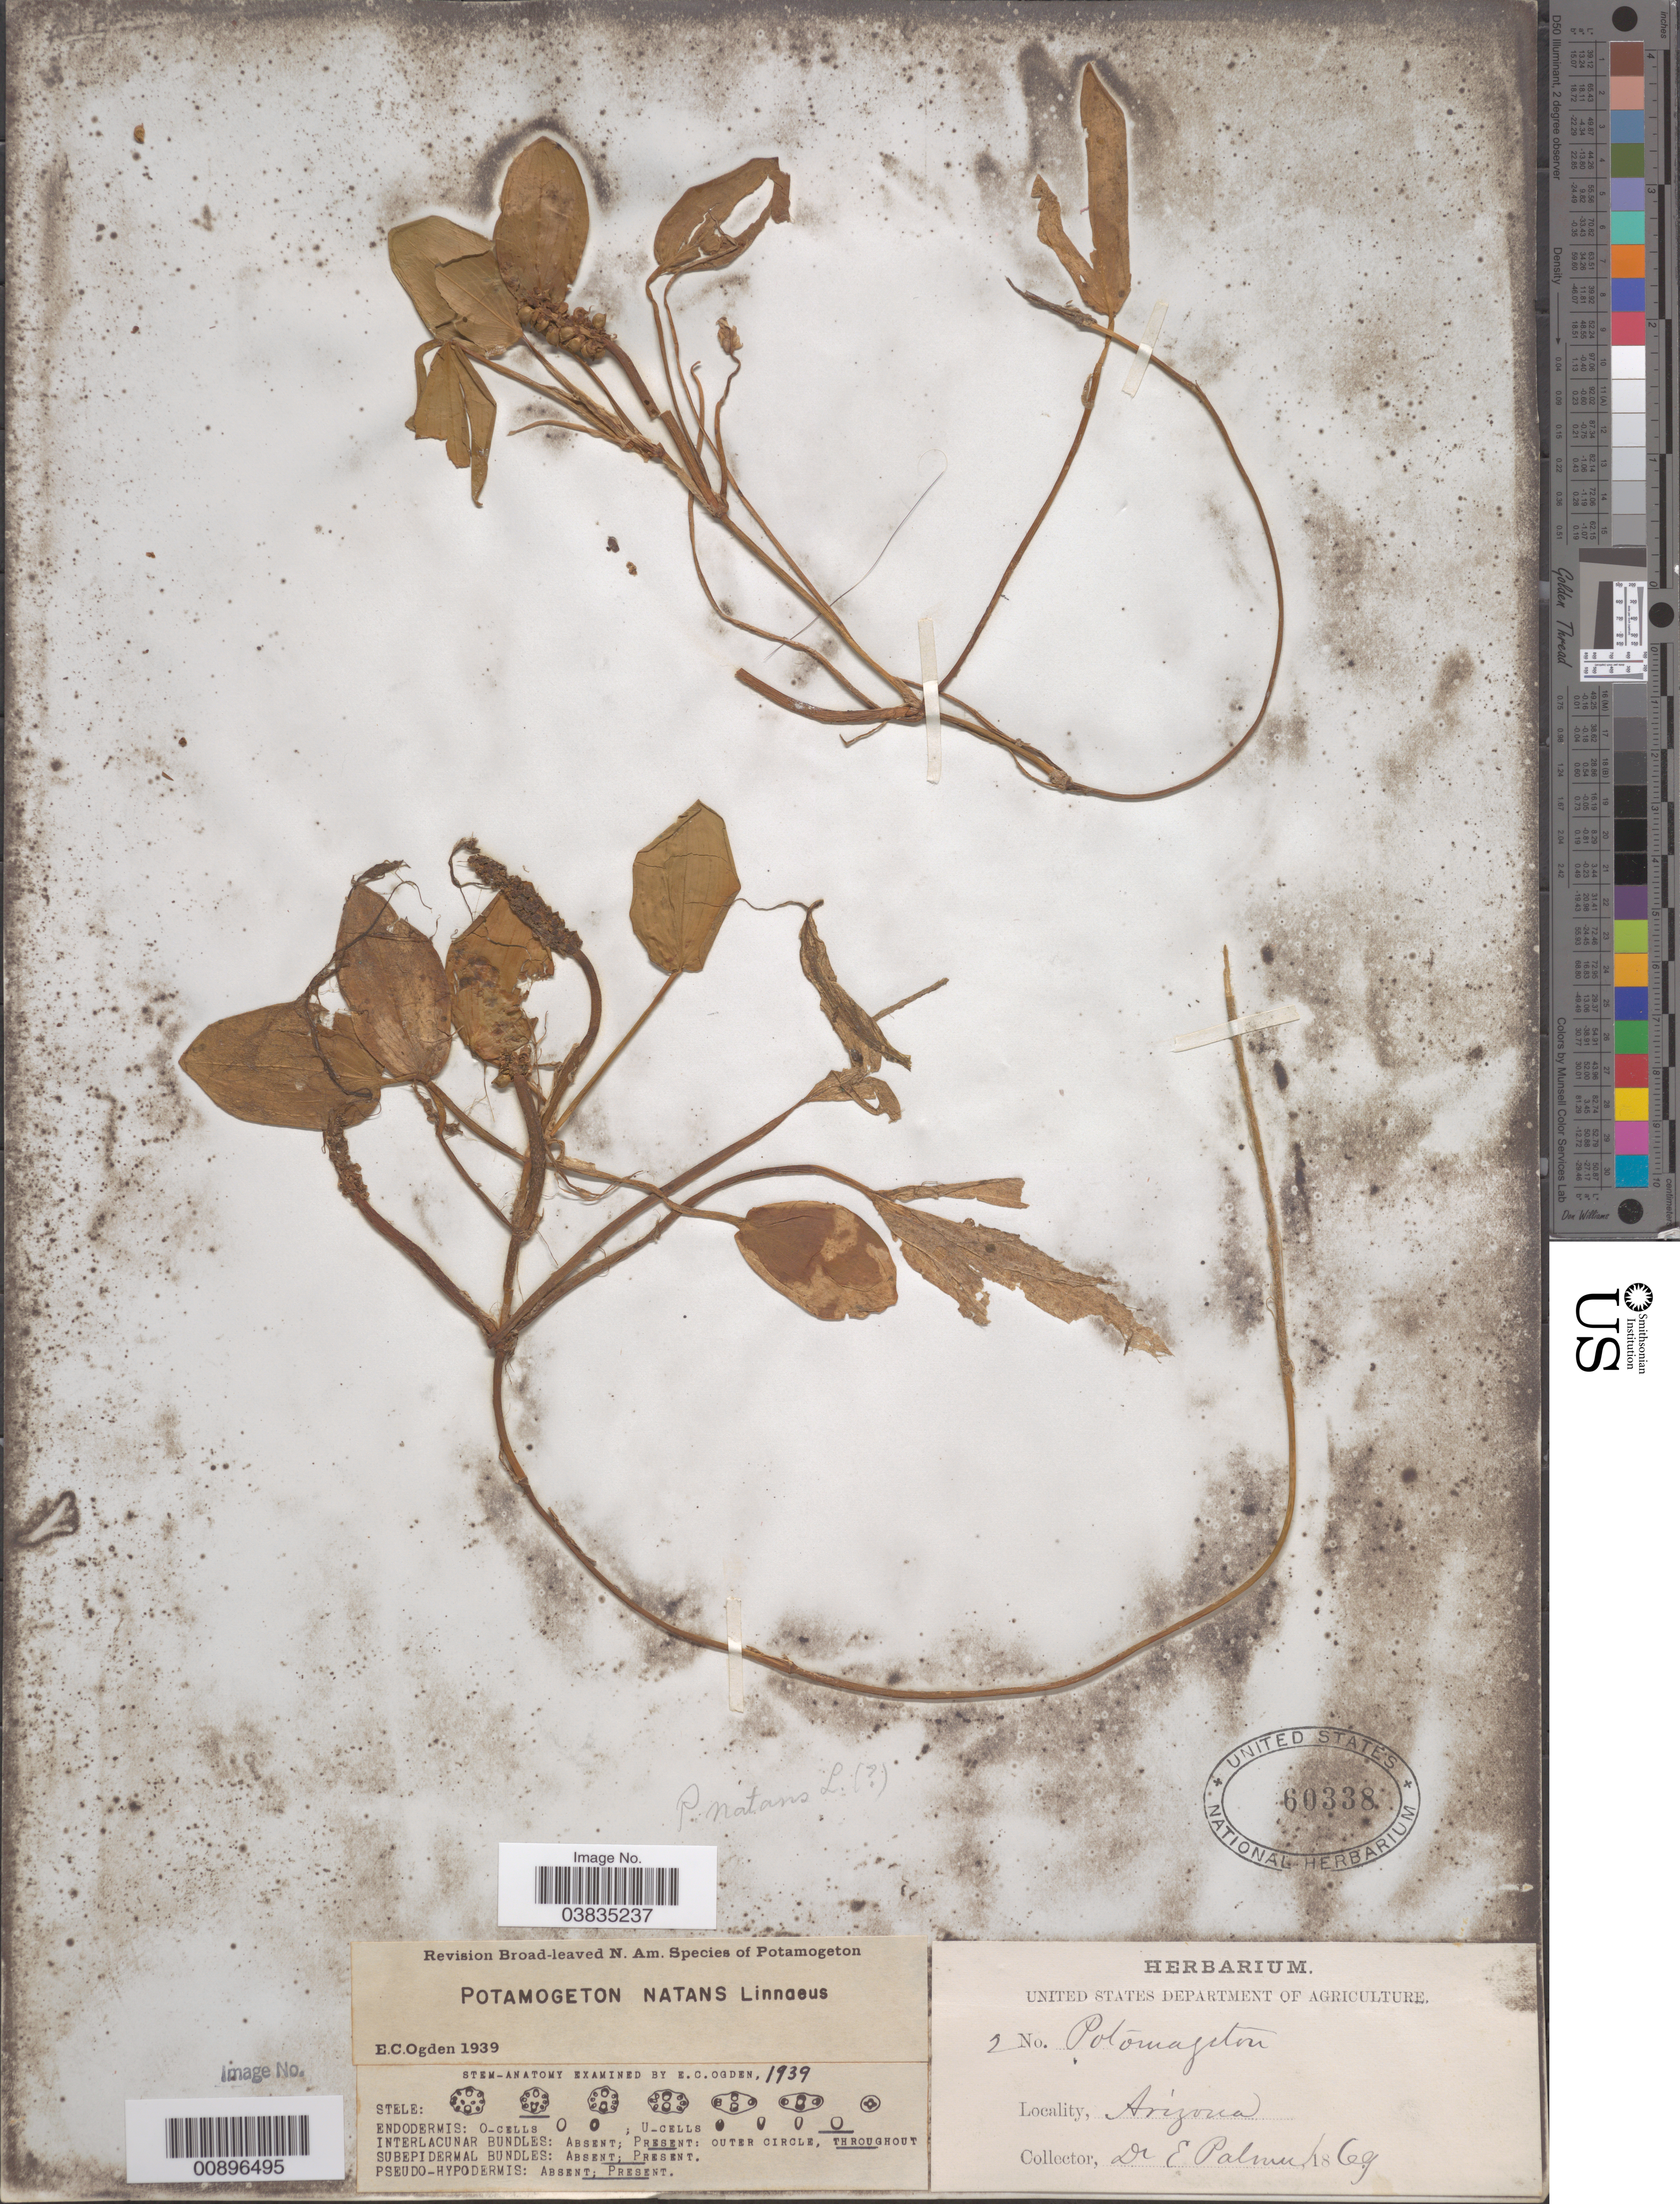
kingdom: Plantae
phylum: Tracheophyta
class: Liliopsida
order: Alismatales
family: Potamogetonaceae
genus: Potamogeton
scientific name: Potamogeton natans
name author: L.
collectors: E. Palmer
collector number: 2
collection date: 1869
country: United States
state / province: Arizona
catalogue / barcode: US 60338